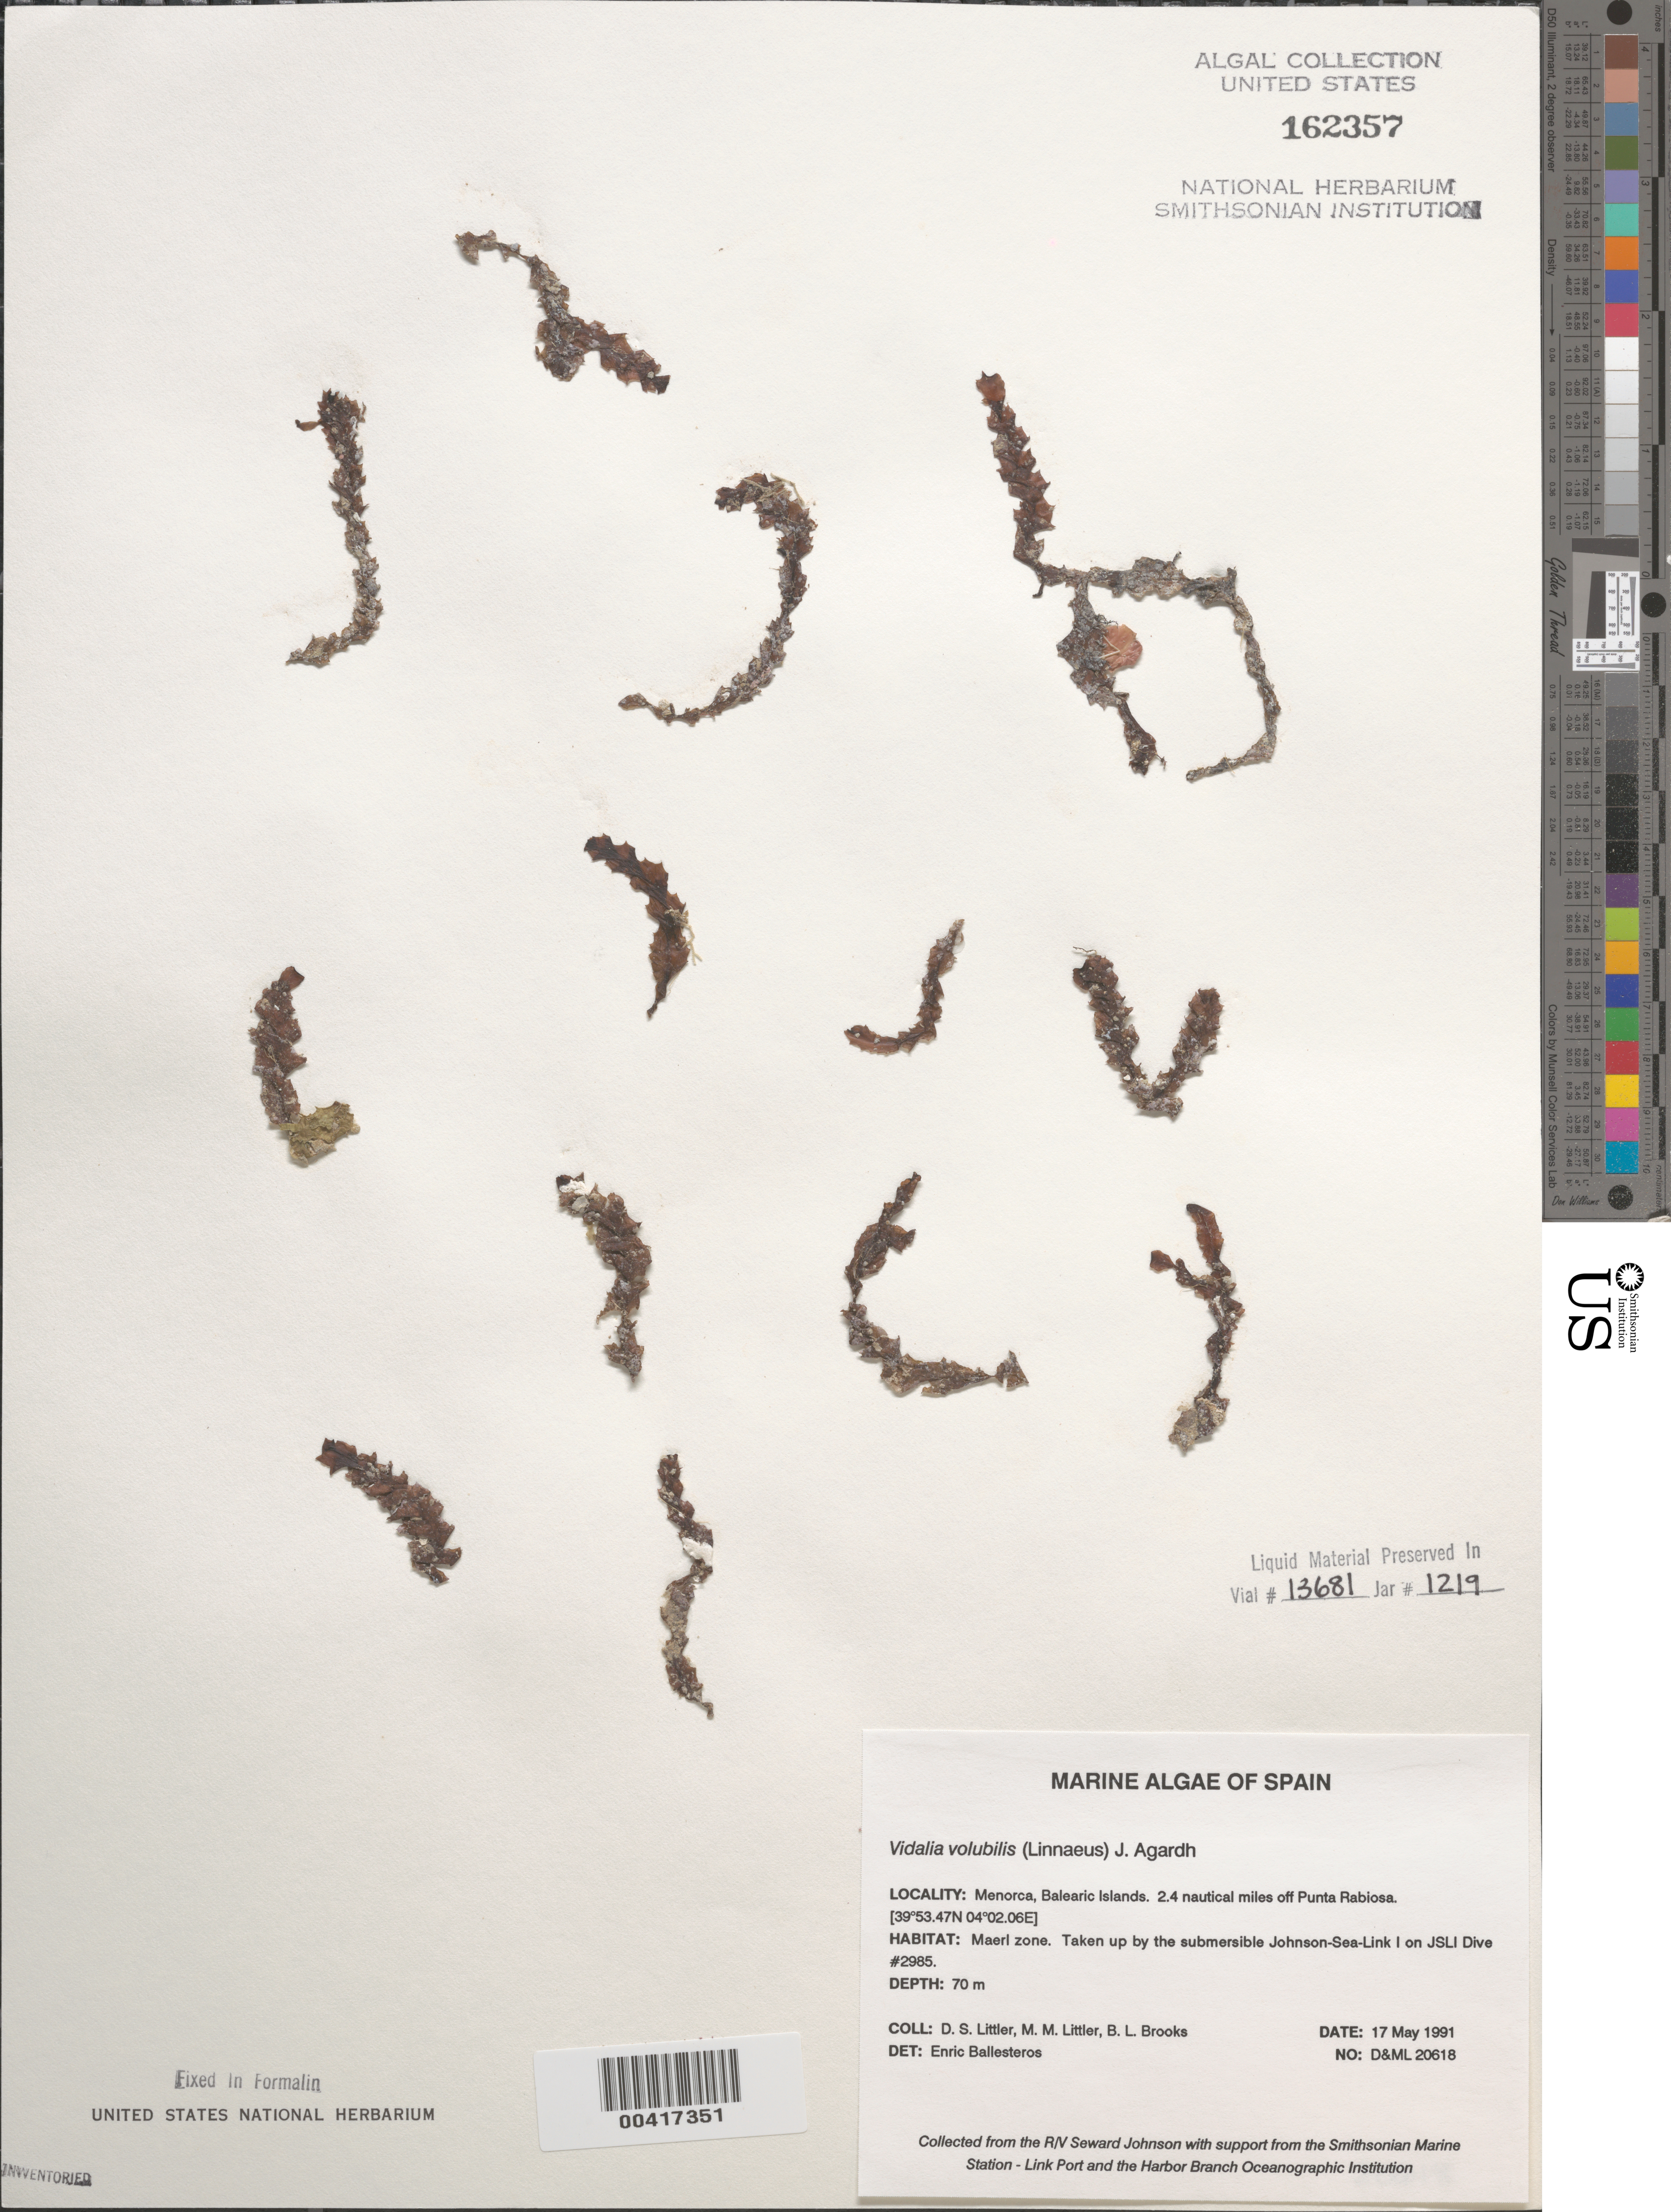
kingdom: Plantae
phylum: Rhodophyta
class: Florideophyceae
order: Ceramiales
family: Rhodomelaceae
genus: Osmundaria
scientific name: Osmundaria volubilis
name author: (L.) R.E. Norris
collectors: D. S. Littler, M. M. Littler & B. Brooks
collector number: D&ML 20618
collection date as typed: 17 May 1991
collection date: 1991-05-17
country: Spain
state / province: Islas Baleares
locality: Menorca, 2.4 miles off punta rabiosa, balearic islands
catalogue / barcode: US 162357